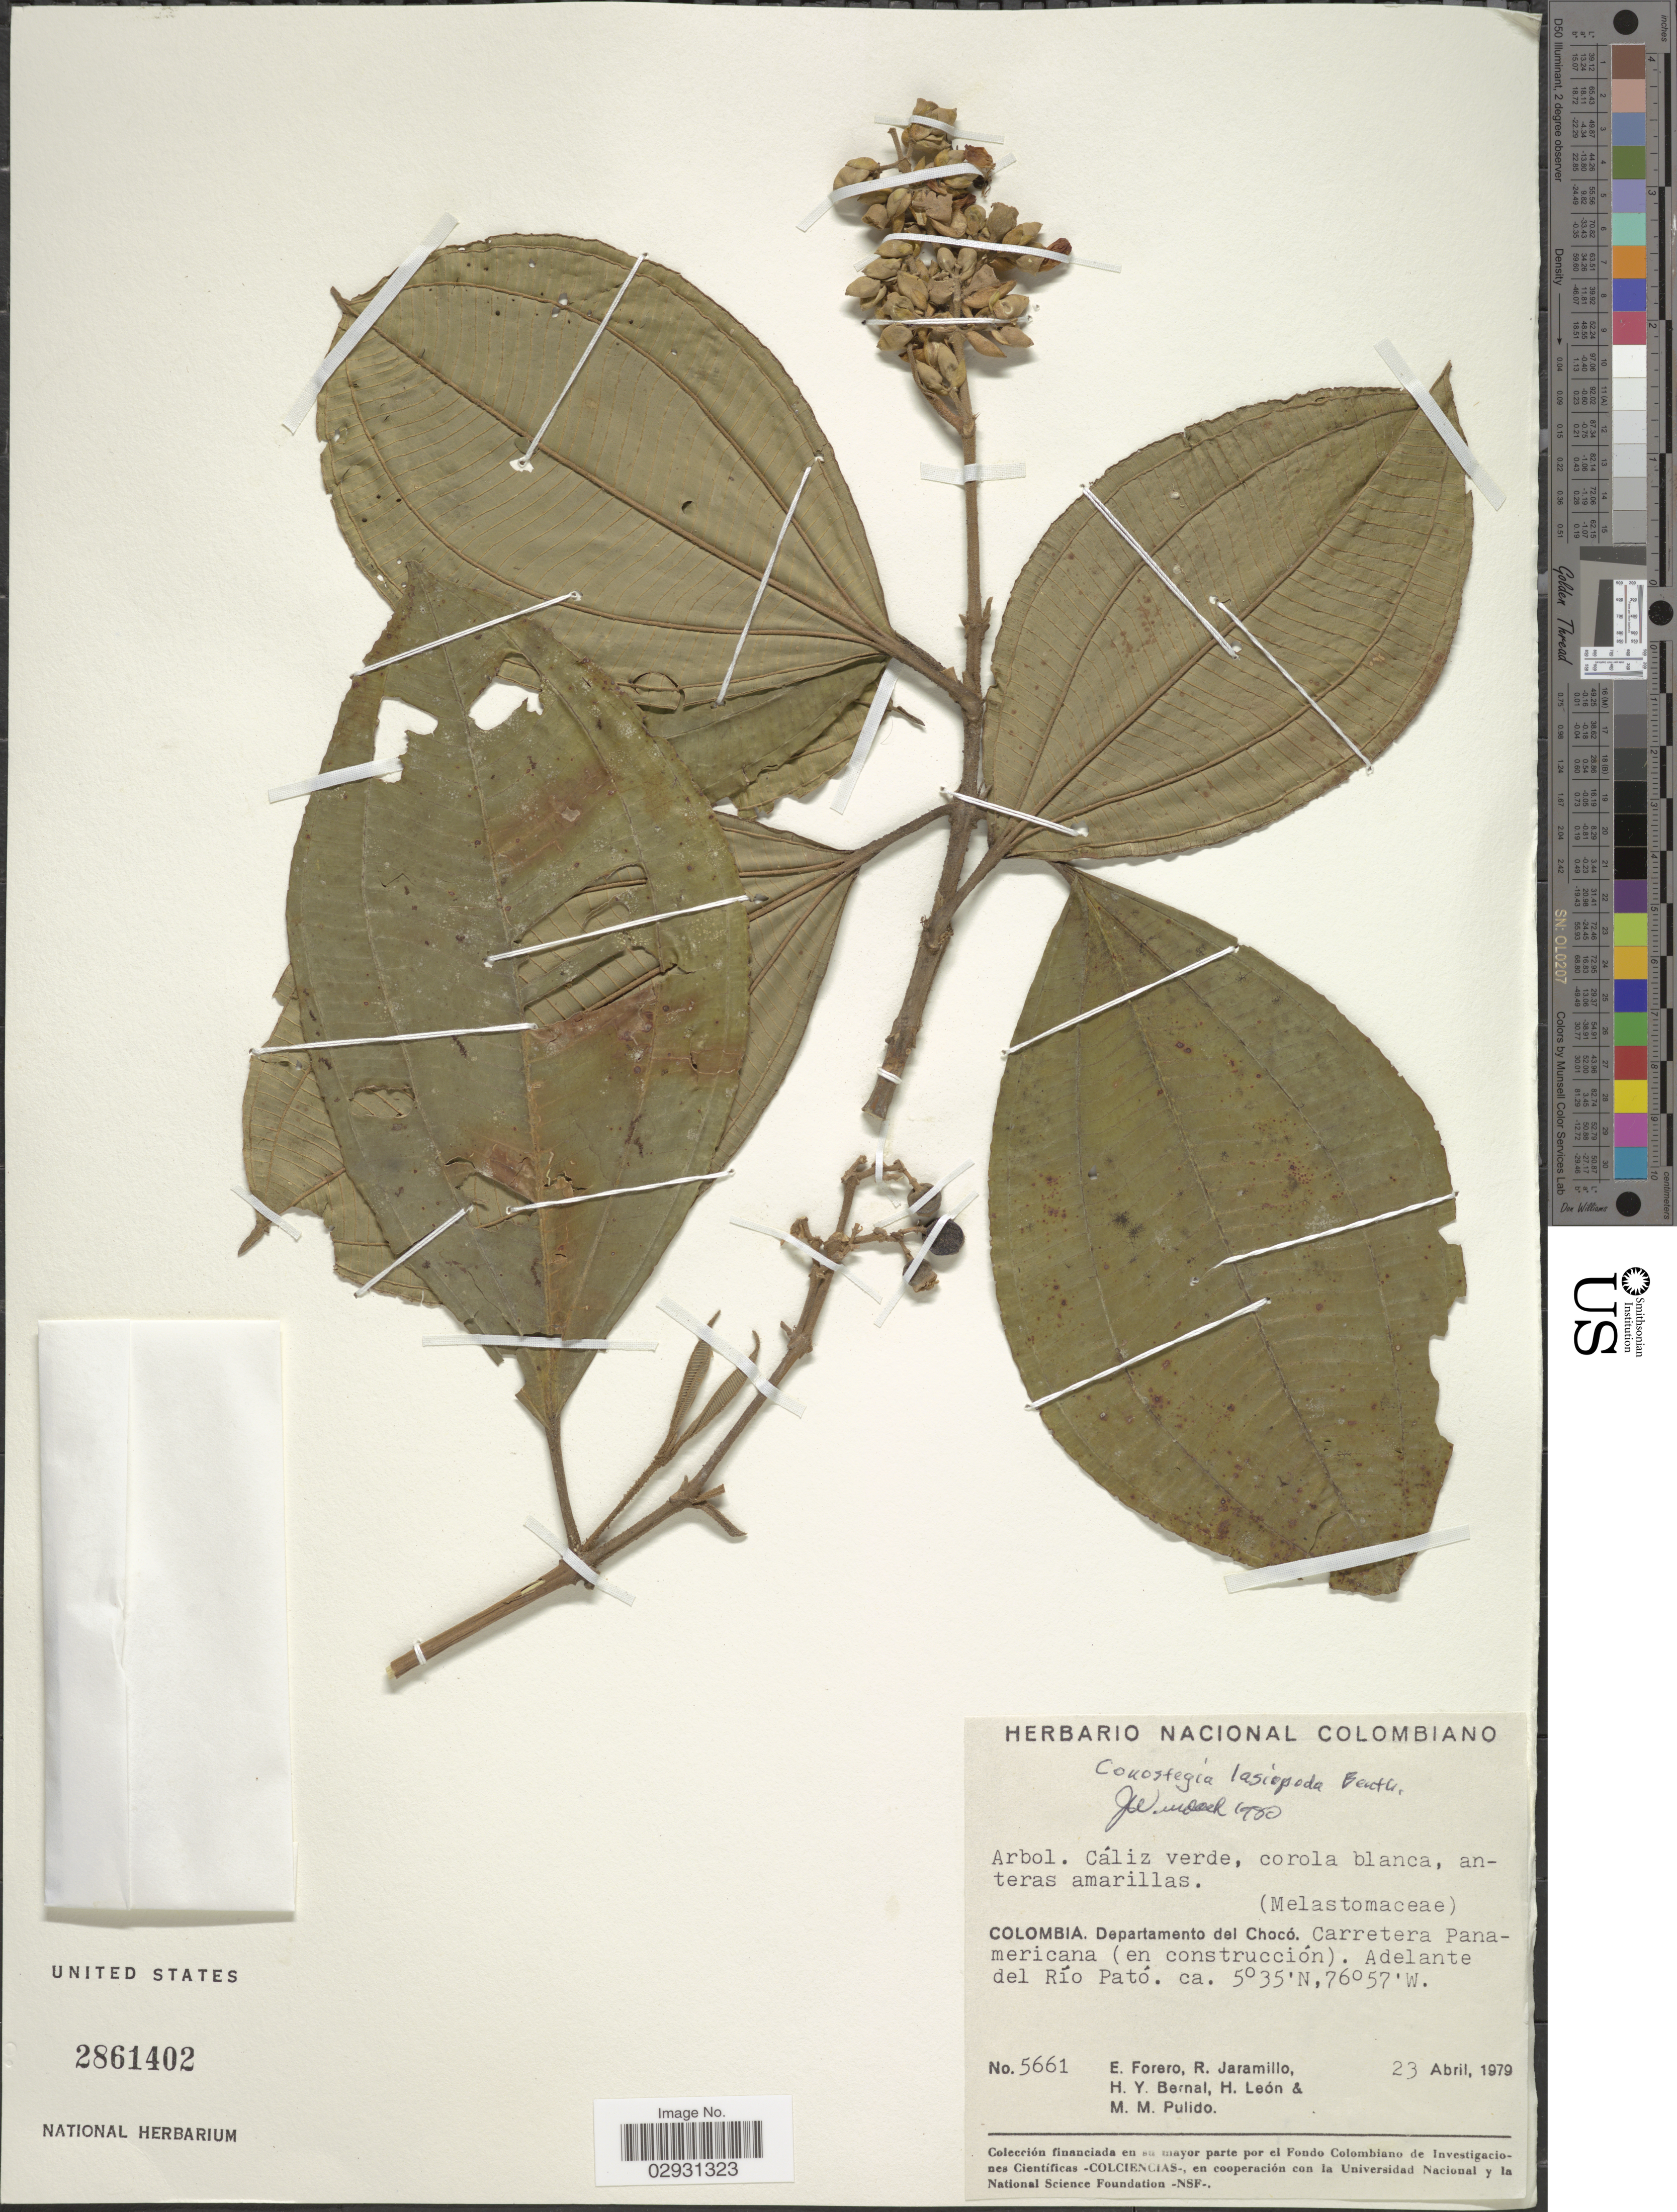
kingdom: Plantae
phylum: Tracheophyta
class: Magnoliopsida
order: Myrtales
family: Melastomataceae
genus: Conostegia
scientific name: Conostegia lasiopoda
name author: Benth.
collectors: E. Forero, R. Jaramillo, H. Y. Bernal, H. León & M. Pulido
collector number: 5661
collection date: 1979-04-23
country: Colombia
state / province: Chocó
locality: Departamento del Chocó. Carretera Panamericana (en construcción). Adelante del Río Pató.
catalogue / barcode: US 2861402